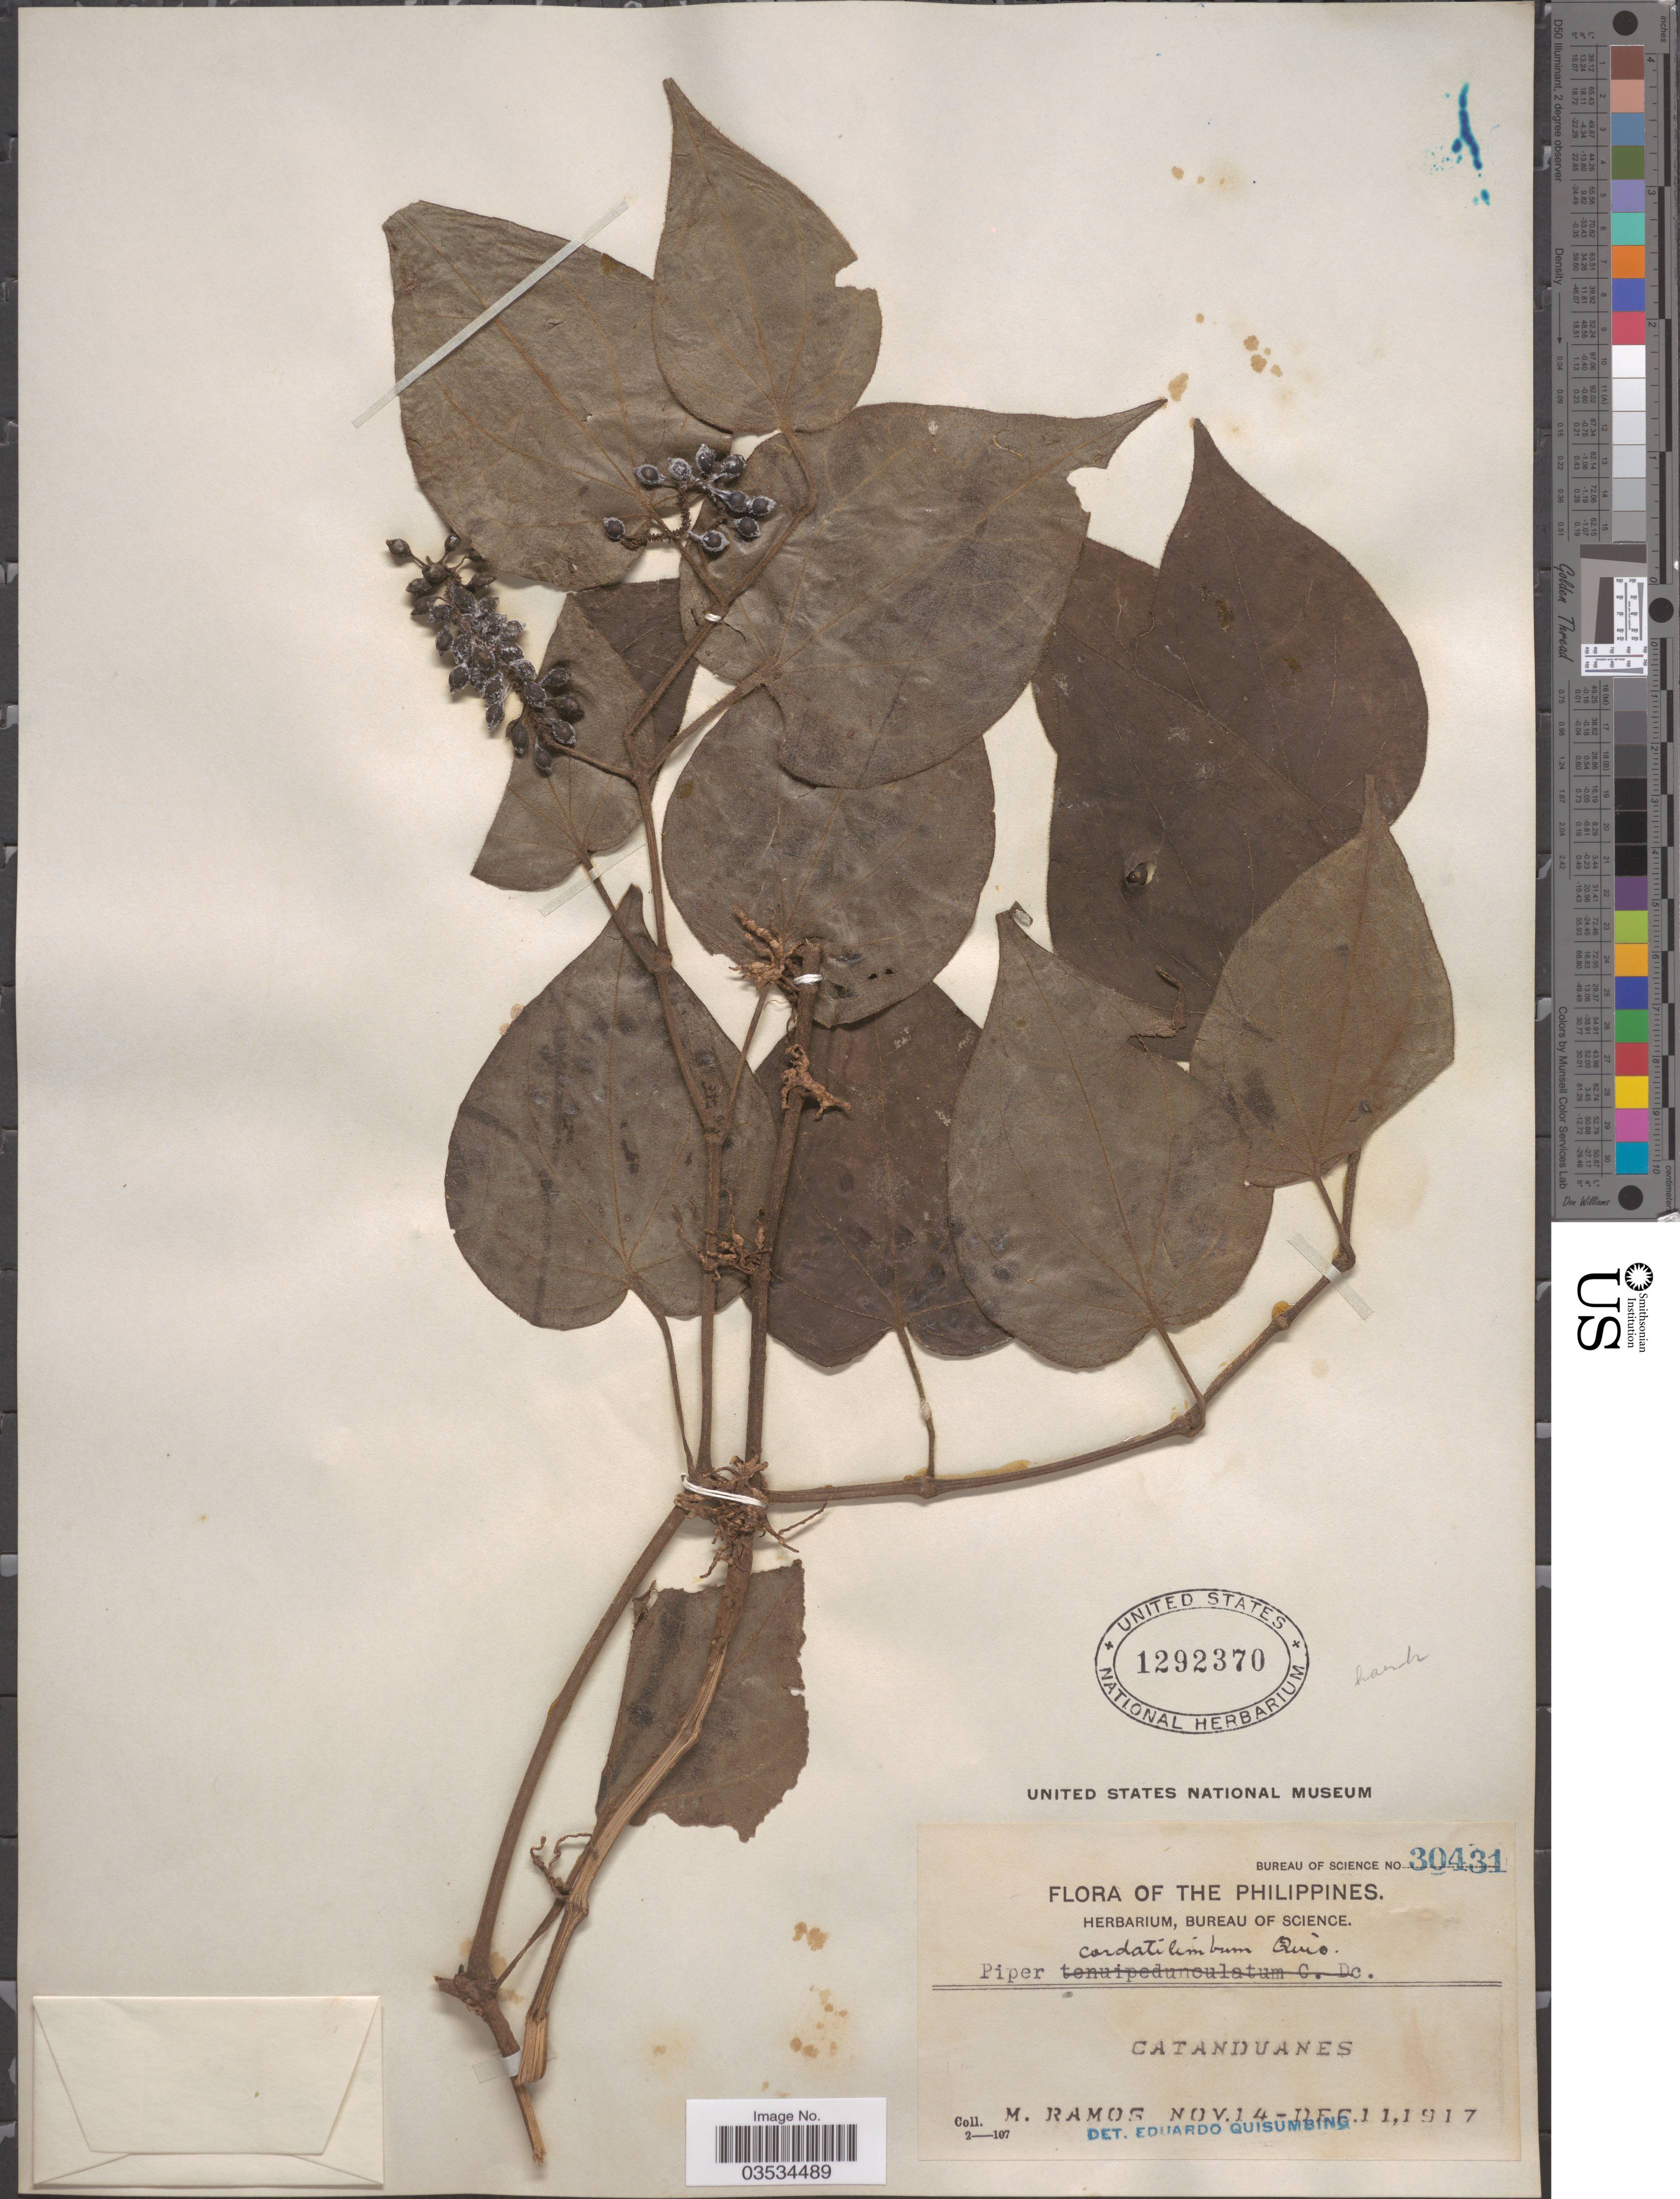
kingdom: Plantae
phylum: Tracheophyta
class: Magnoliopsida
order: Piperales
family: Piperaceae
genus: Piper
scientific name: Piper cordatilimbum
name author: Quisumb.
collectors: M. Ramos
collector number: Bureau of Science 30431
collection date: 1917-11-14/1917-12-11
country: Philippines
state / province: Bicol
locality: Catanduanes.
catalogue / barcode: US 1292370